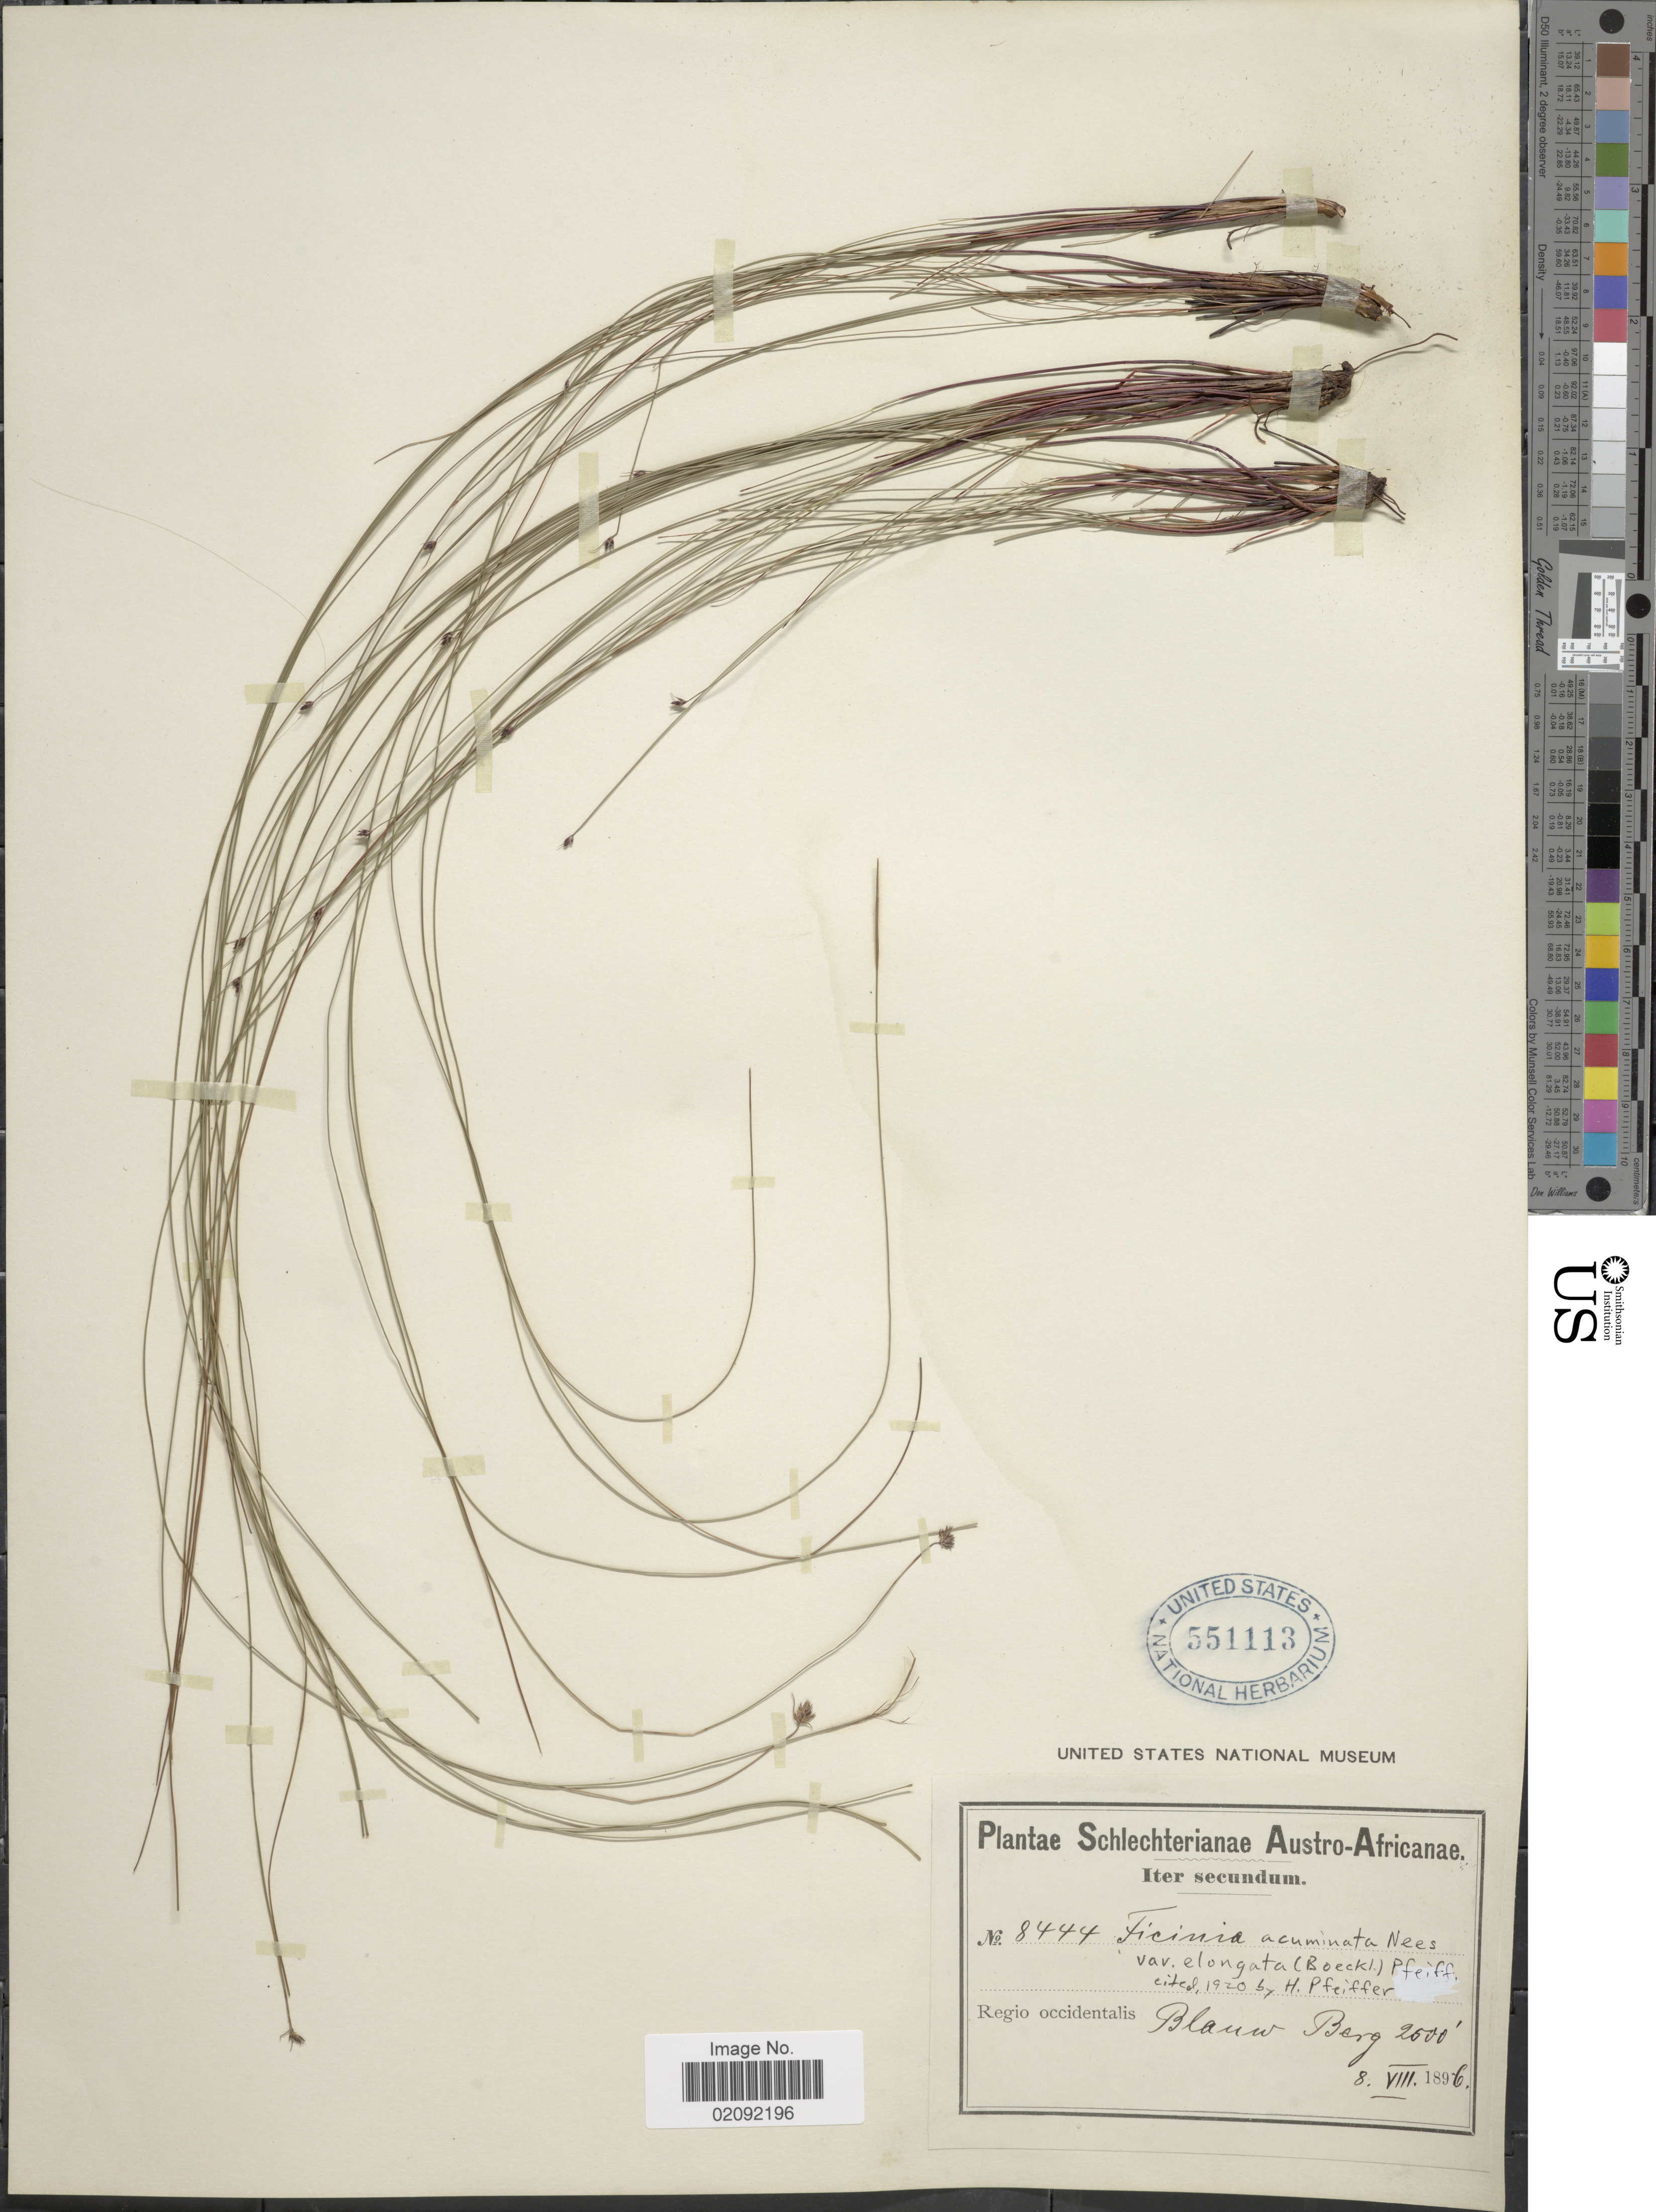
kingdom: Plantae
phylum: Tracheophyta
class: Liliopsida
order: Poales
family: Cyperaceae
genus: Ficinia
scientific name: Ficinia acuminata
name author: (Nees) Nees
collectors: Schlechter, --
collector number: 8444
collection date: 1896-08-08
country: South Africa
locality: Austro-Africanae, Regio occidentalis, Blauw Berg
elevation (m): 762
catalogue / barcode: US 551113